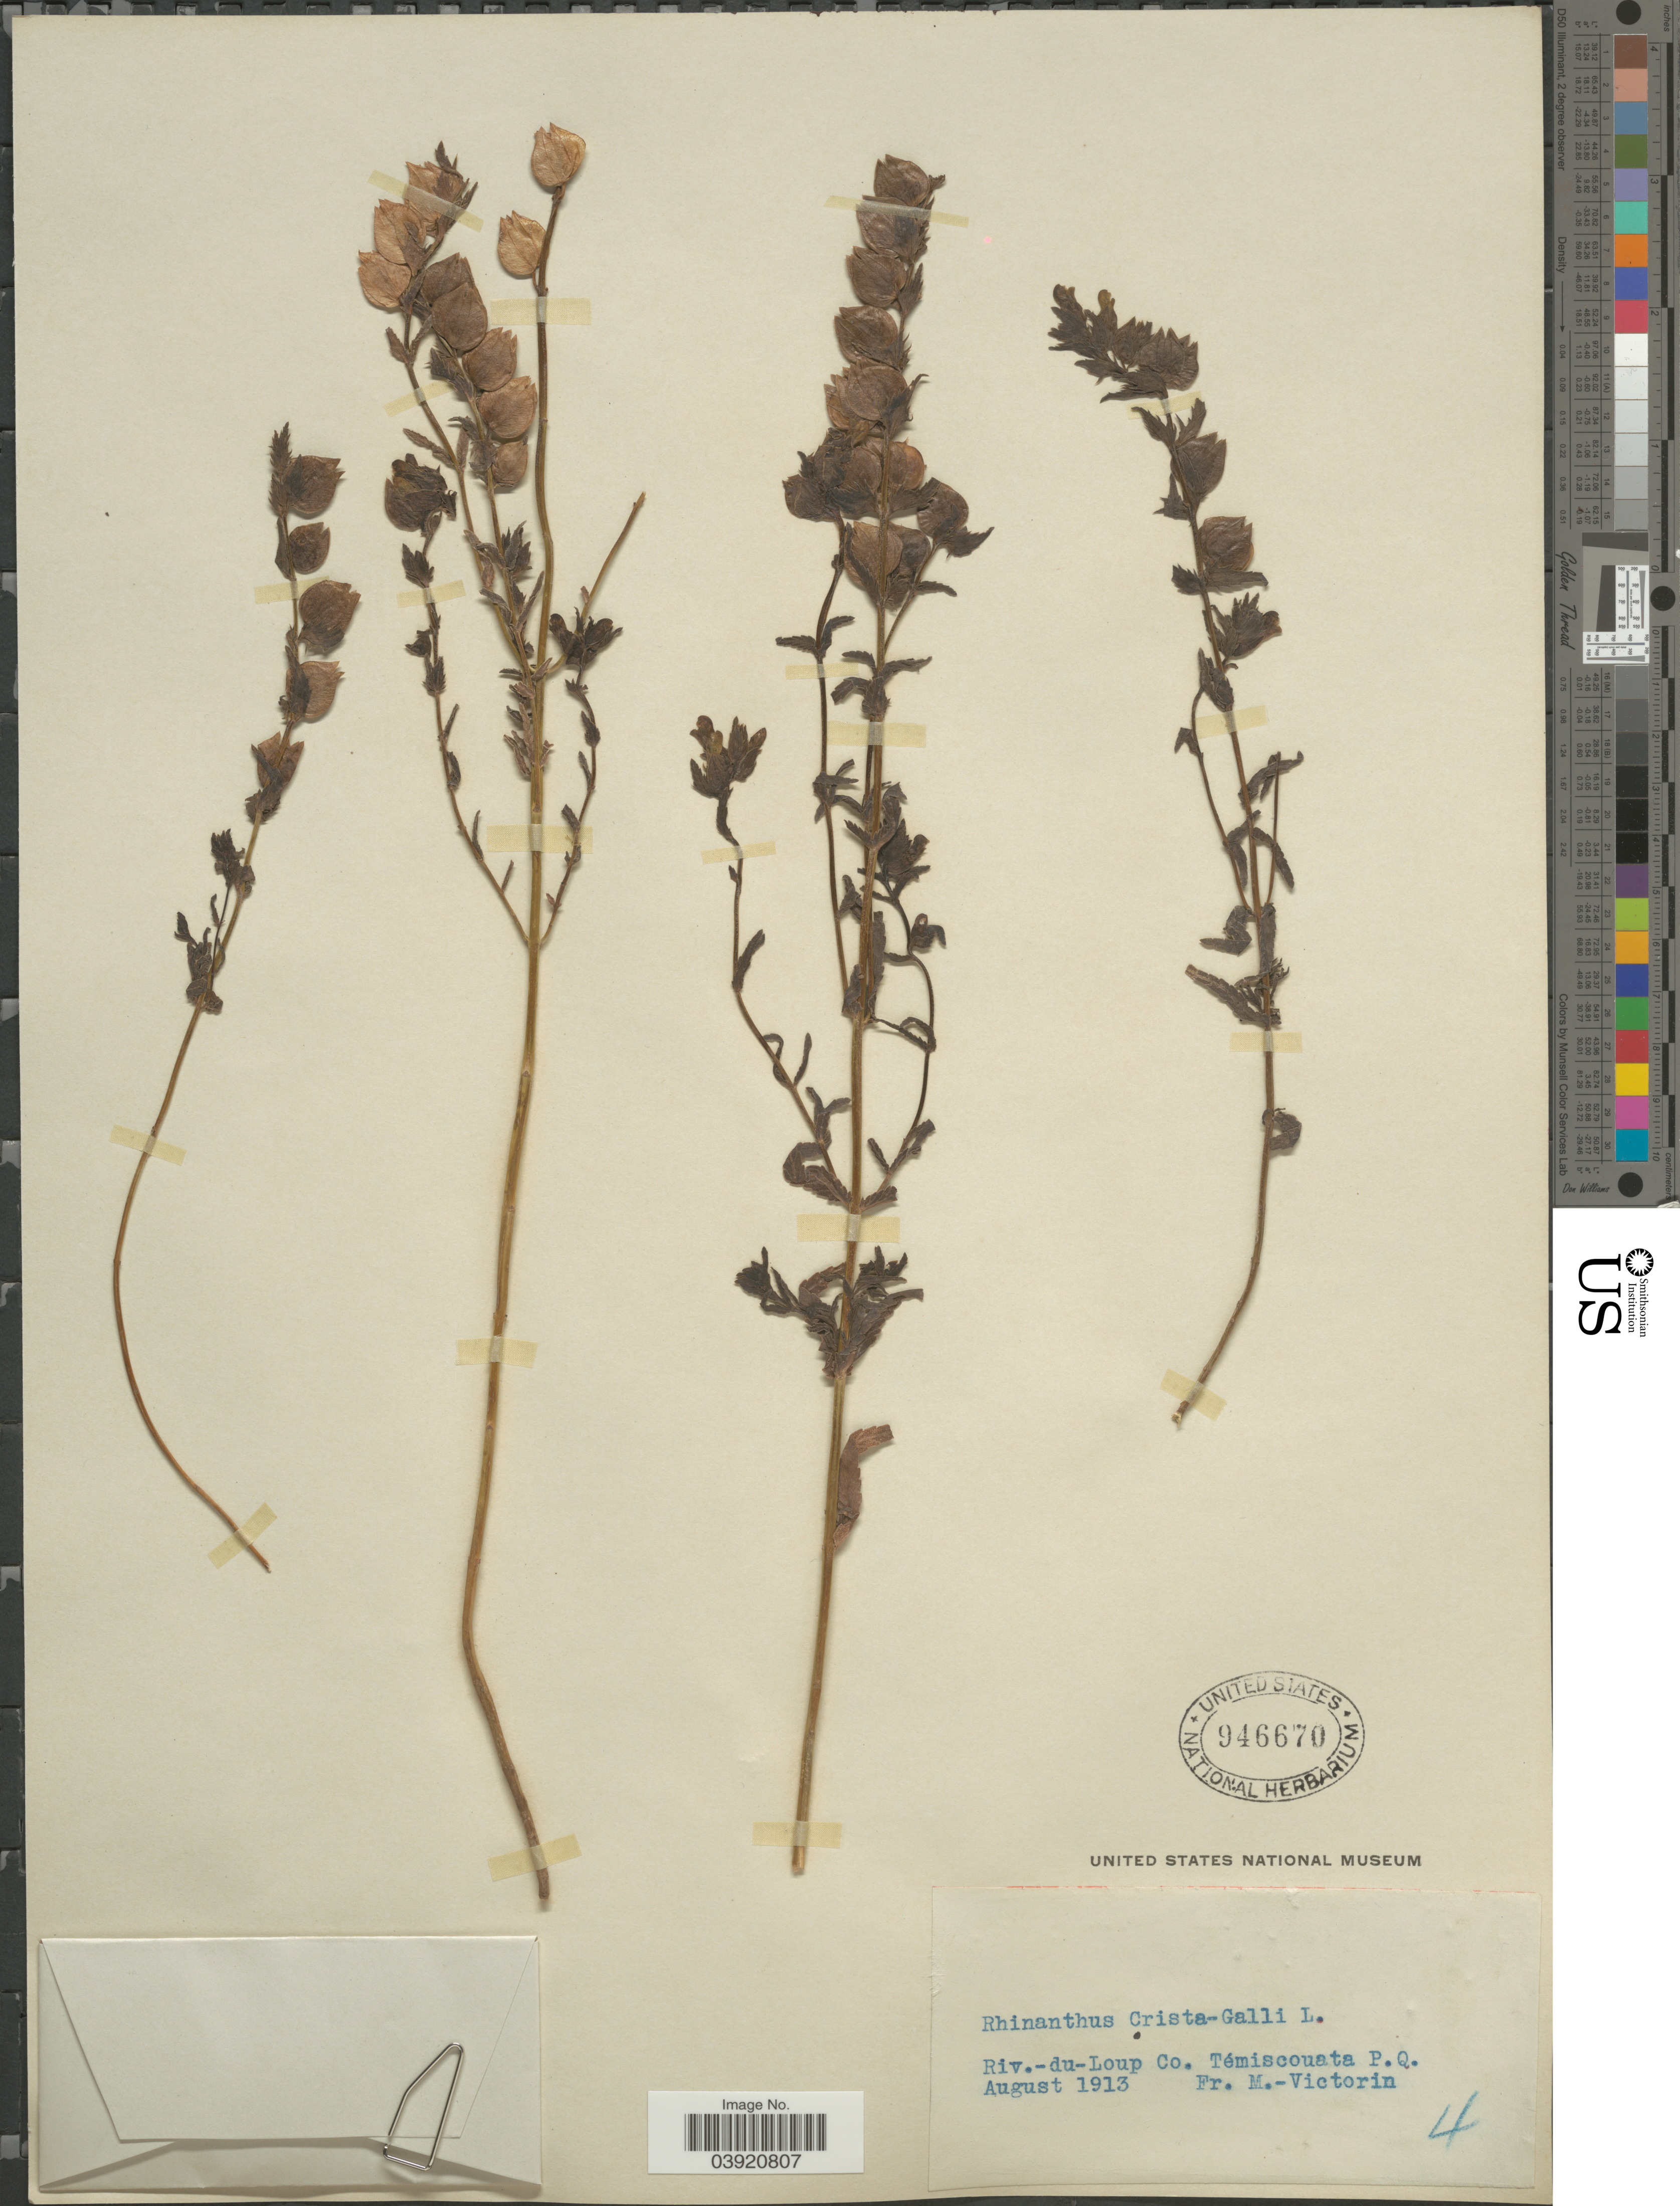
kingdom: Plantae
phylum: Tracheophyta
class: Magnoliopsida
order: Lamiales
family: Orobanchaceae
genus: Rhinanthus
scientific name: Rhinanthus crista-galli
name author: L.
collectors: F. Marie-Victorin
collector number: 4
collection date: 1913-08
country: Canada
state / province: Quebec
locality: Riv.-du-Loup Co. Témiscouata P.Q.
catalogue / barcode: US 946670